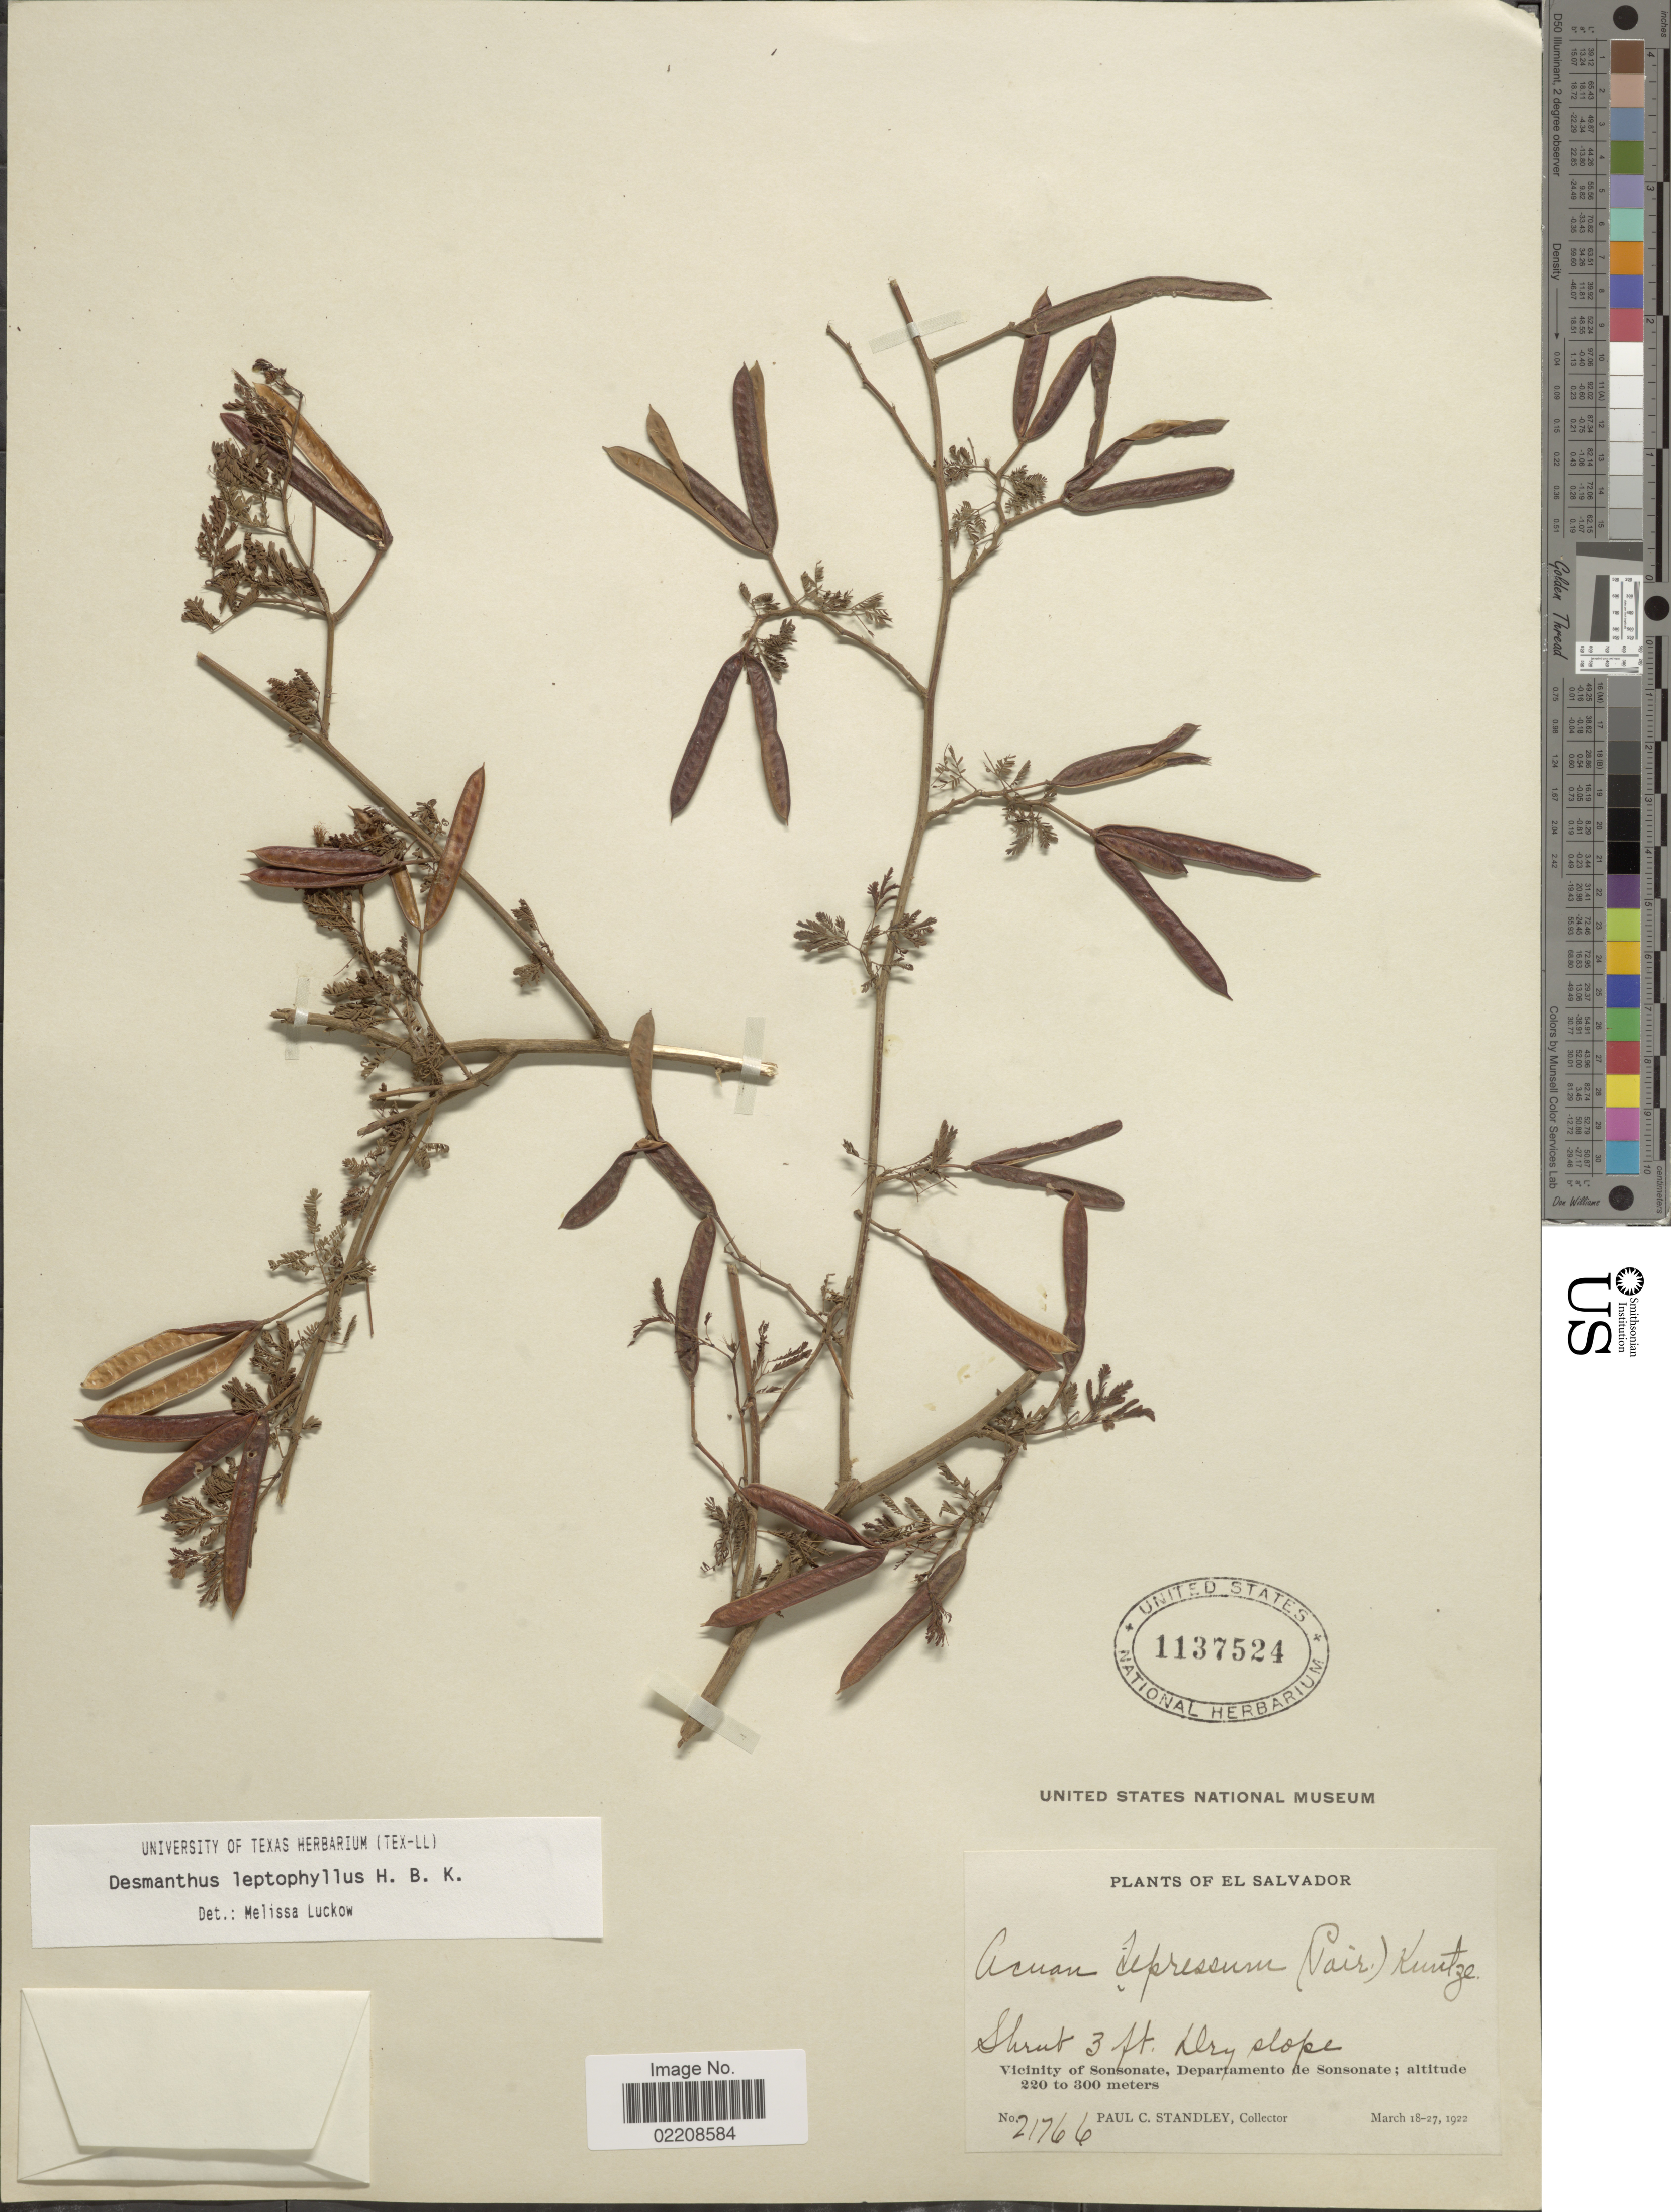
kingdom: Plantae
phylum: Tracheophyta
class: Magnoliopsida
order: Fabales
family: Fabaceae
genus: Desmanthus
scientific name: Desmanthus leptophyllus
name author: Kunth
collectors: P. C. Standley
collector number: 21766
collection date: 1922-03-18/1922-03-27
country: El Salvador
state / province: Sonsonate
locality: Vicinity of Sonsonate, Departamento de Sonsonate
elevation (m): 220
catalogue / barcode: US 1137524